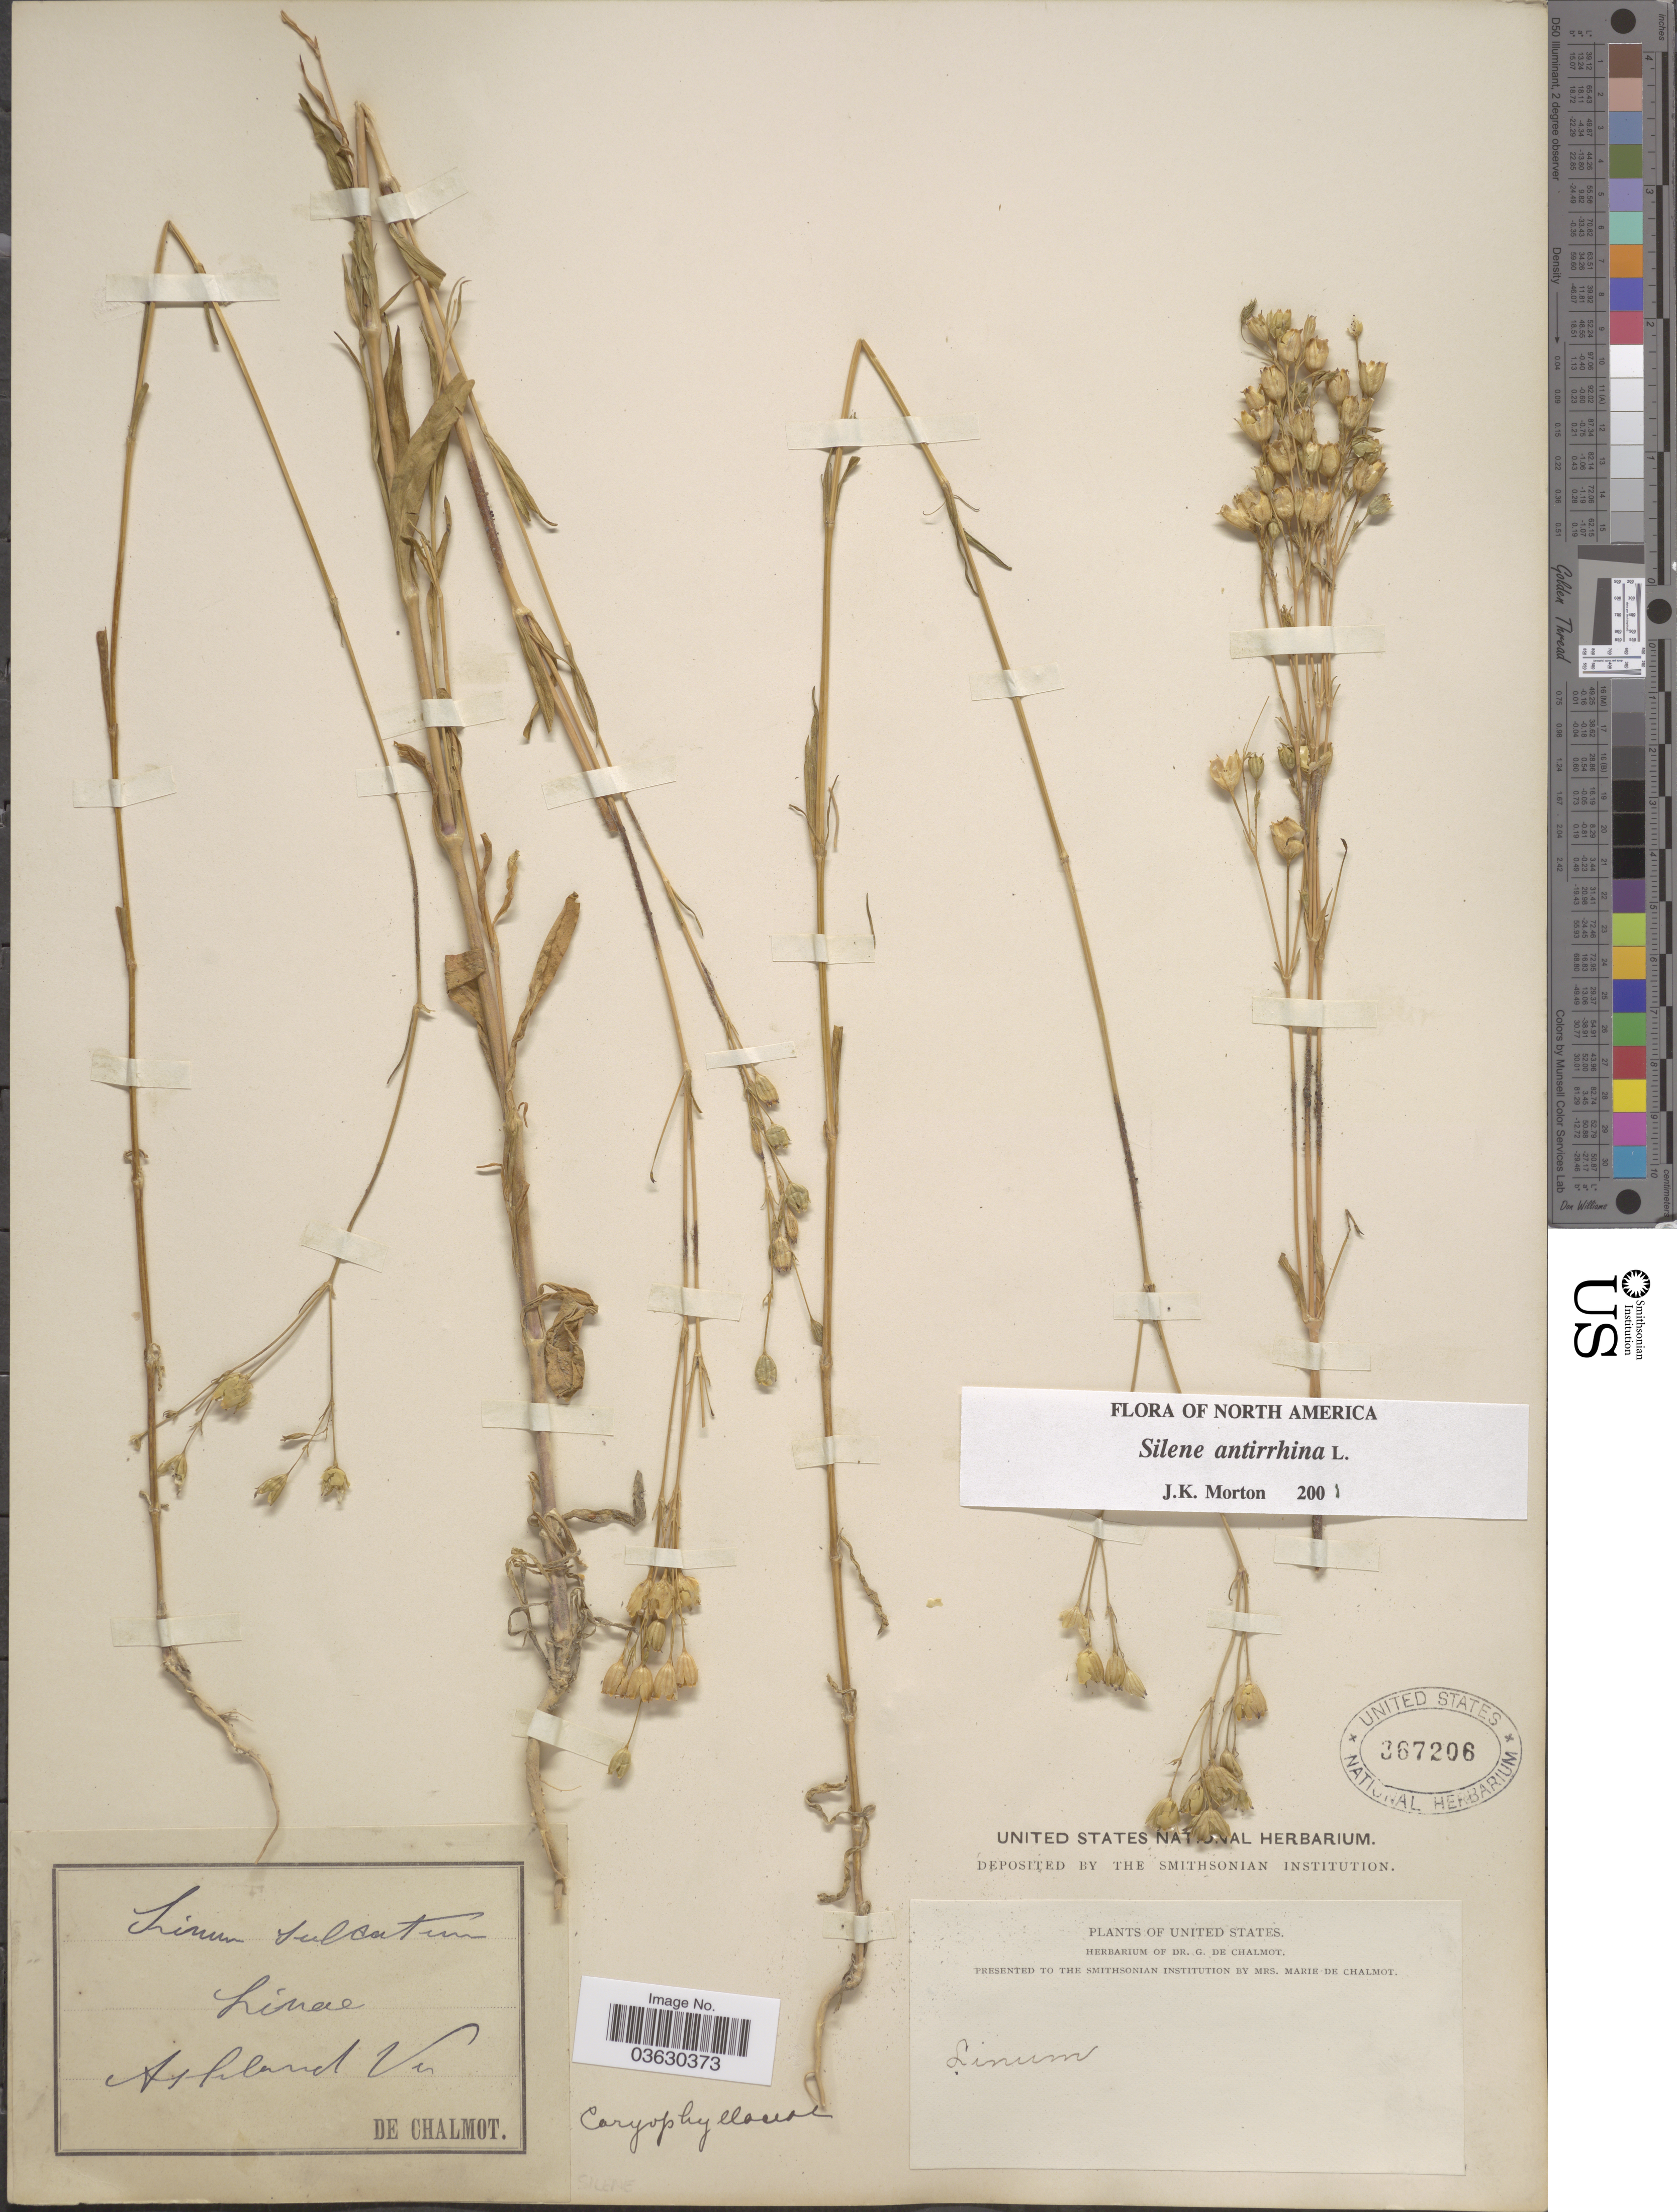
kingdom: Plantae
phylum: Tracheophyta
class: Magnoliopsida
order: Caryophyllales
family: Caryophyllaceae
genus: Silene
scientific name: Silene antirrhina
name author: L.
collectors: G. de Chalmot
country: United States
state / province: Virginia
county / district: Hanover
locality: Ashland.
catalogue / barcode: US 367206